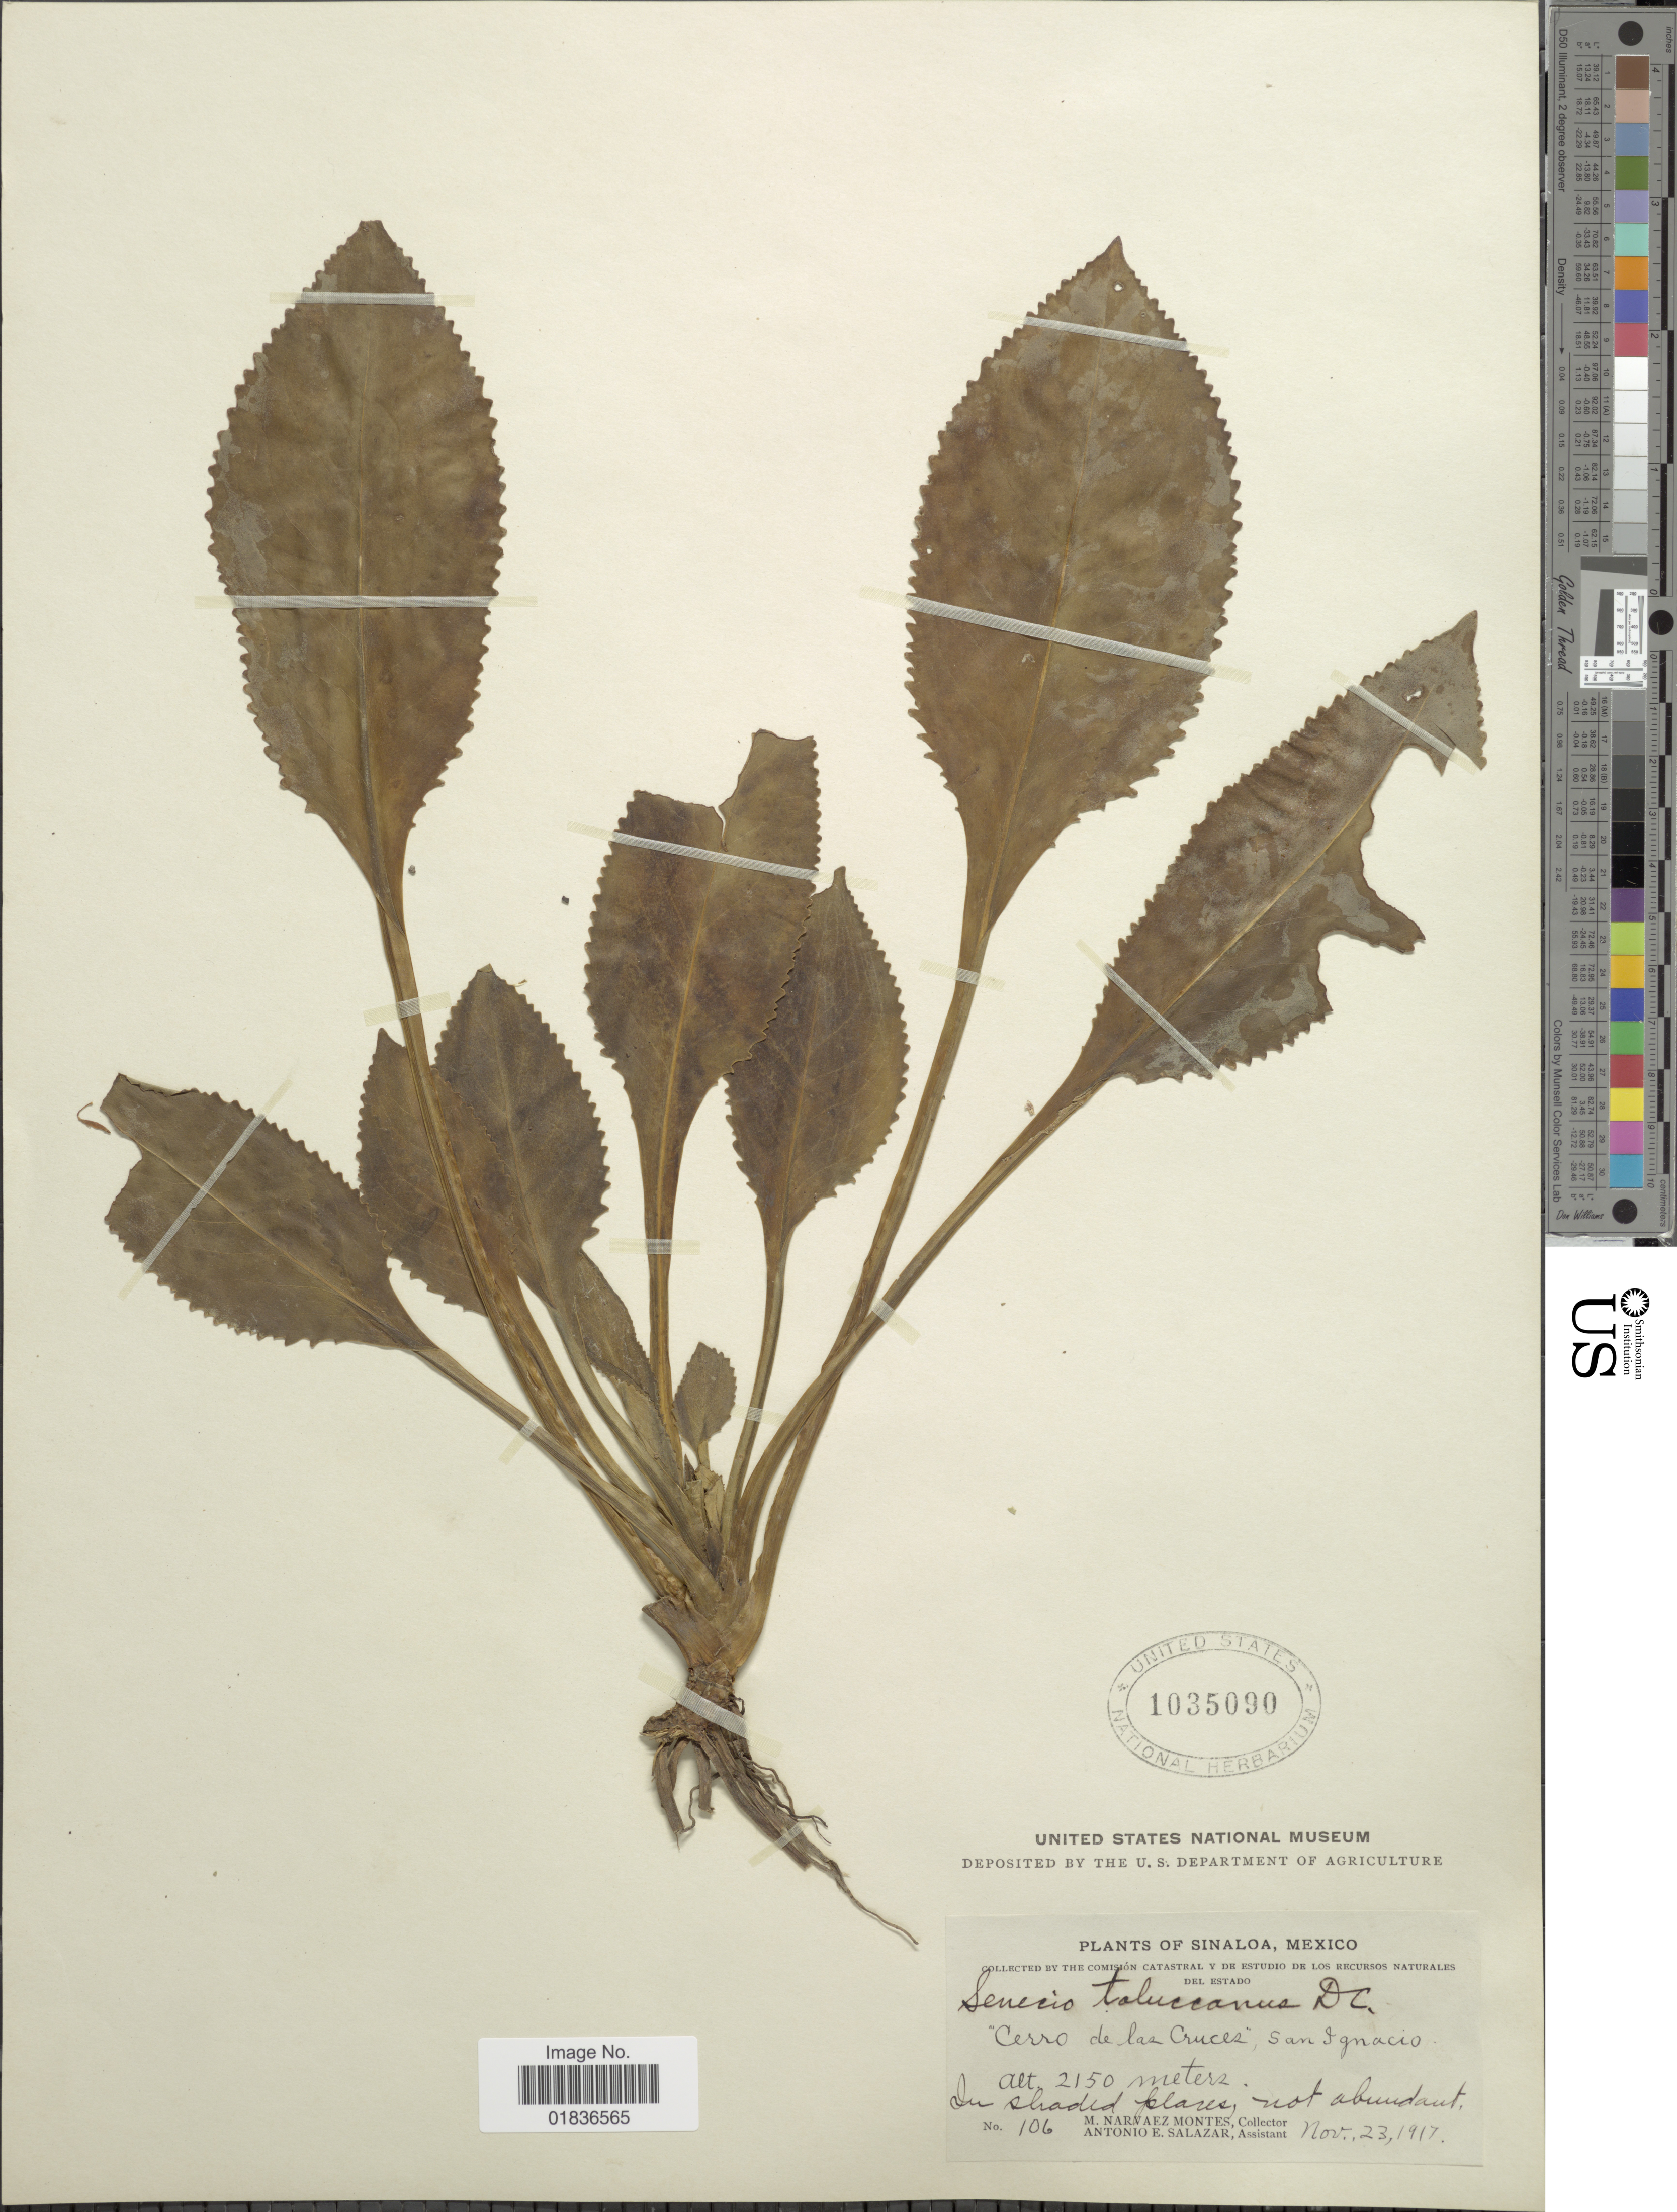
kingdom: Plantae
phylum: Tracheophyta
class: Magnoliopsida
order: Asterales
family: Asteraceae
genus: Senecio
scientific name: Senecio toluccanus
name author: DC.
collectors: M. Navarez Montes & A. E. Salazar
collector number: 106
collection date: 1917-11-23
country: Mexico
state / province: Sinaloa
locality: Cerro de las Cruces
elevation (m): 2150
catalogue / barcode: US 1035090